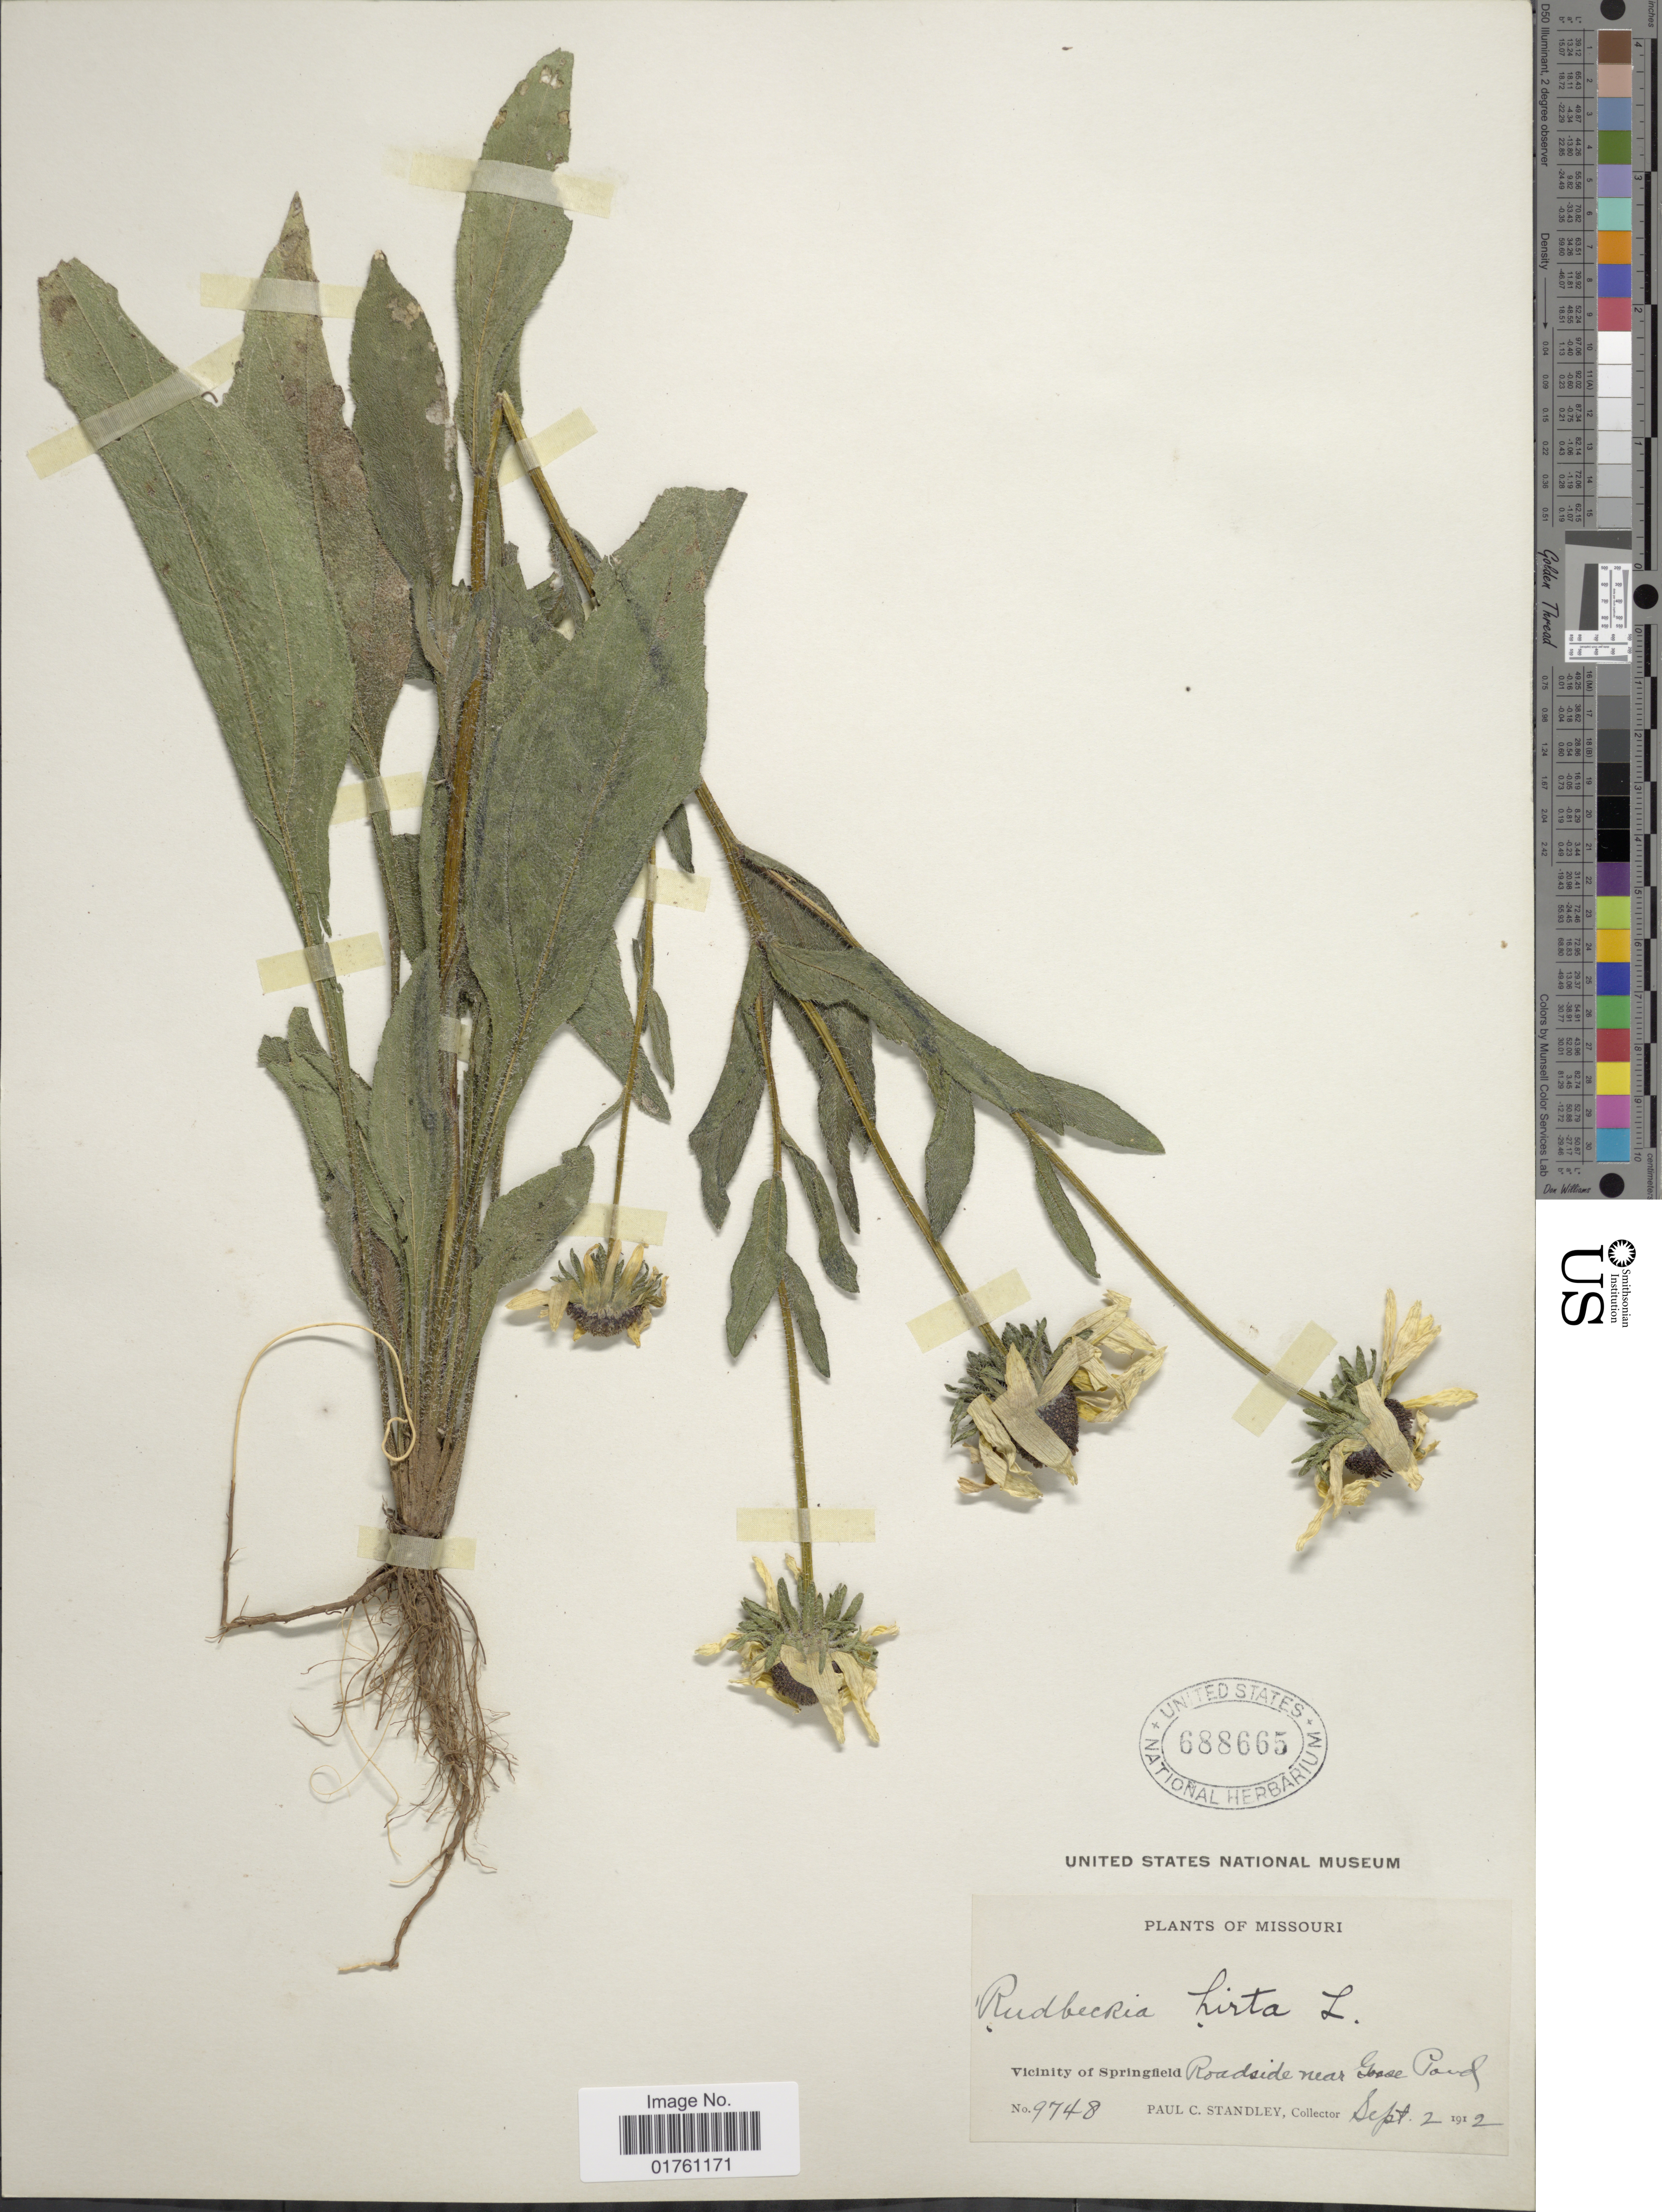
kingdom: Plantae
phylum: Tracheophyta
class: Magnoliopsida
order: Asterales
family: Asteraceae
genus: Rudbeckia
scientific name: Rudbeckia hirta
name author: L.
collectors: P. C. Standley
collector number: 9748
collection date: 1912-09-02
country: United States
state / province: Missouri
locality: Vicinity of Springfield, Roadside near Goose Pond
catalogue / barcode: US 688665